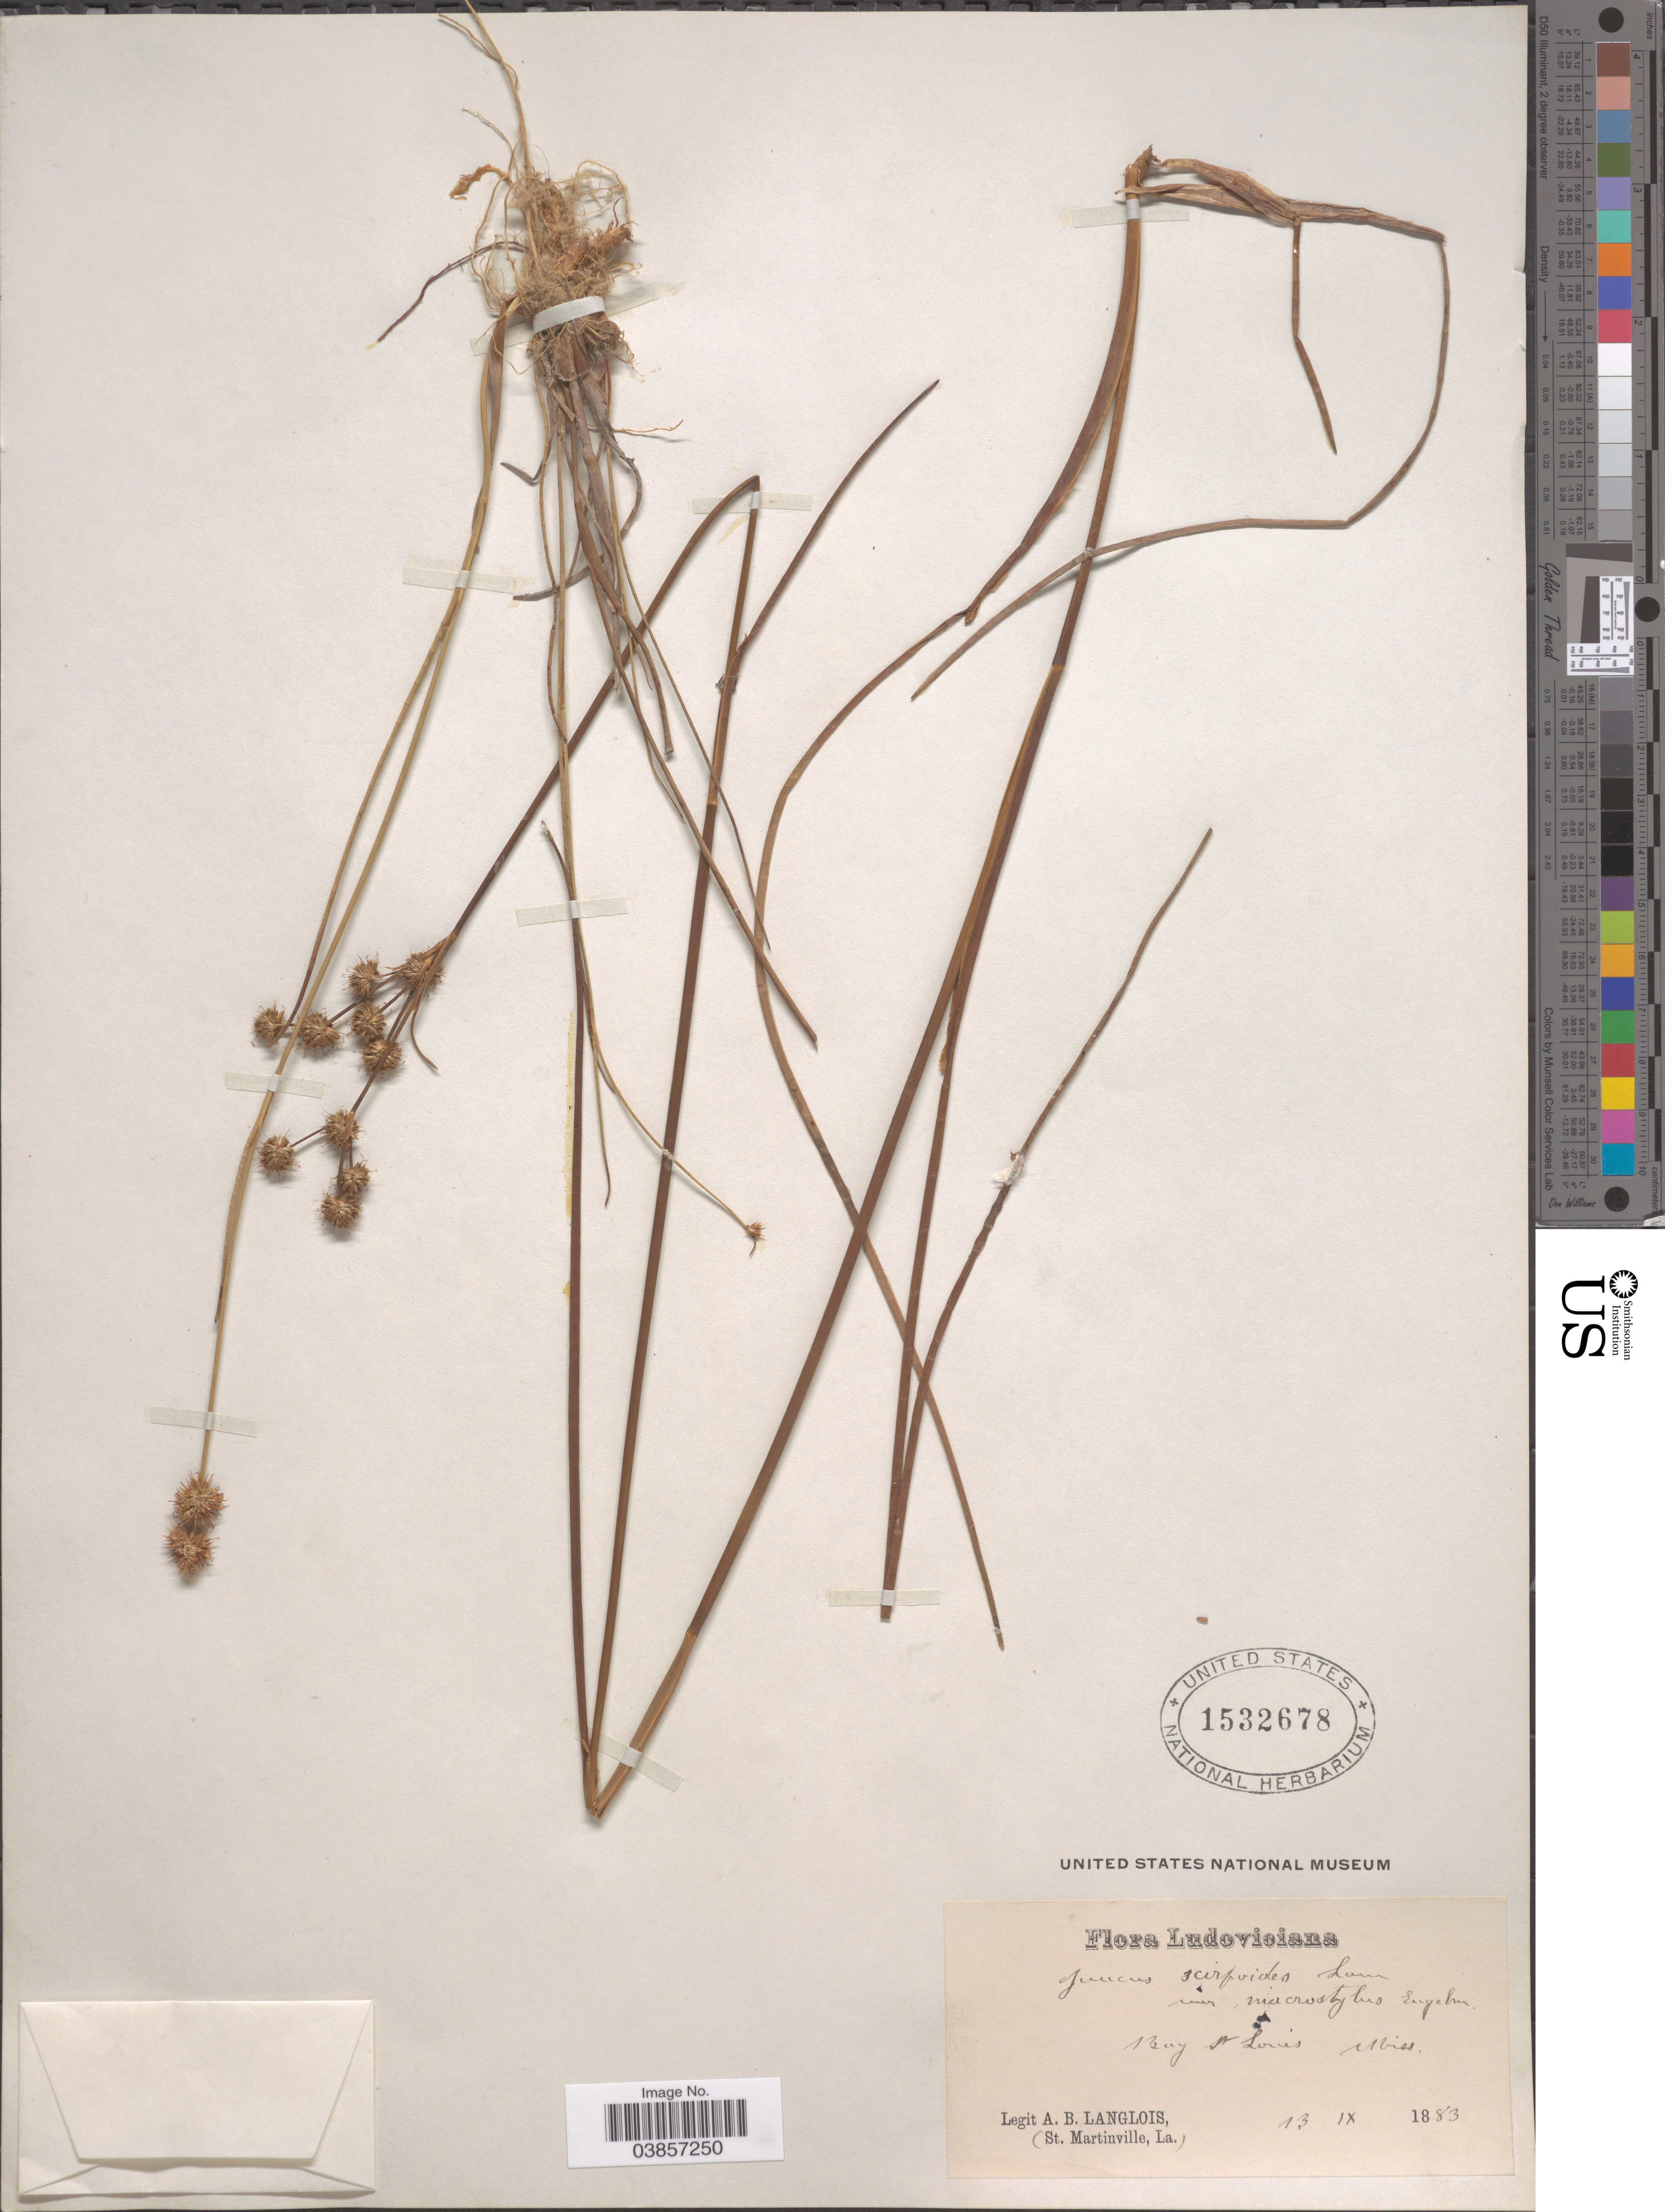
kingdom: Plantae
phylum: Tracheophyta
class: Liliopsida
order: Poales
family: Juncaceae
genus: Juncus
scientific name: Juncus scirpoides var. macrostylus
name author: Engelm.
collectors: A. Langlois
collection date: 1883-09-13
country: United States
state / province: Mississippi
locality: Lucoviciana. Bay St. Louis.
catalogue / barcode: US 1532678